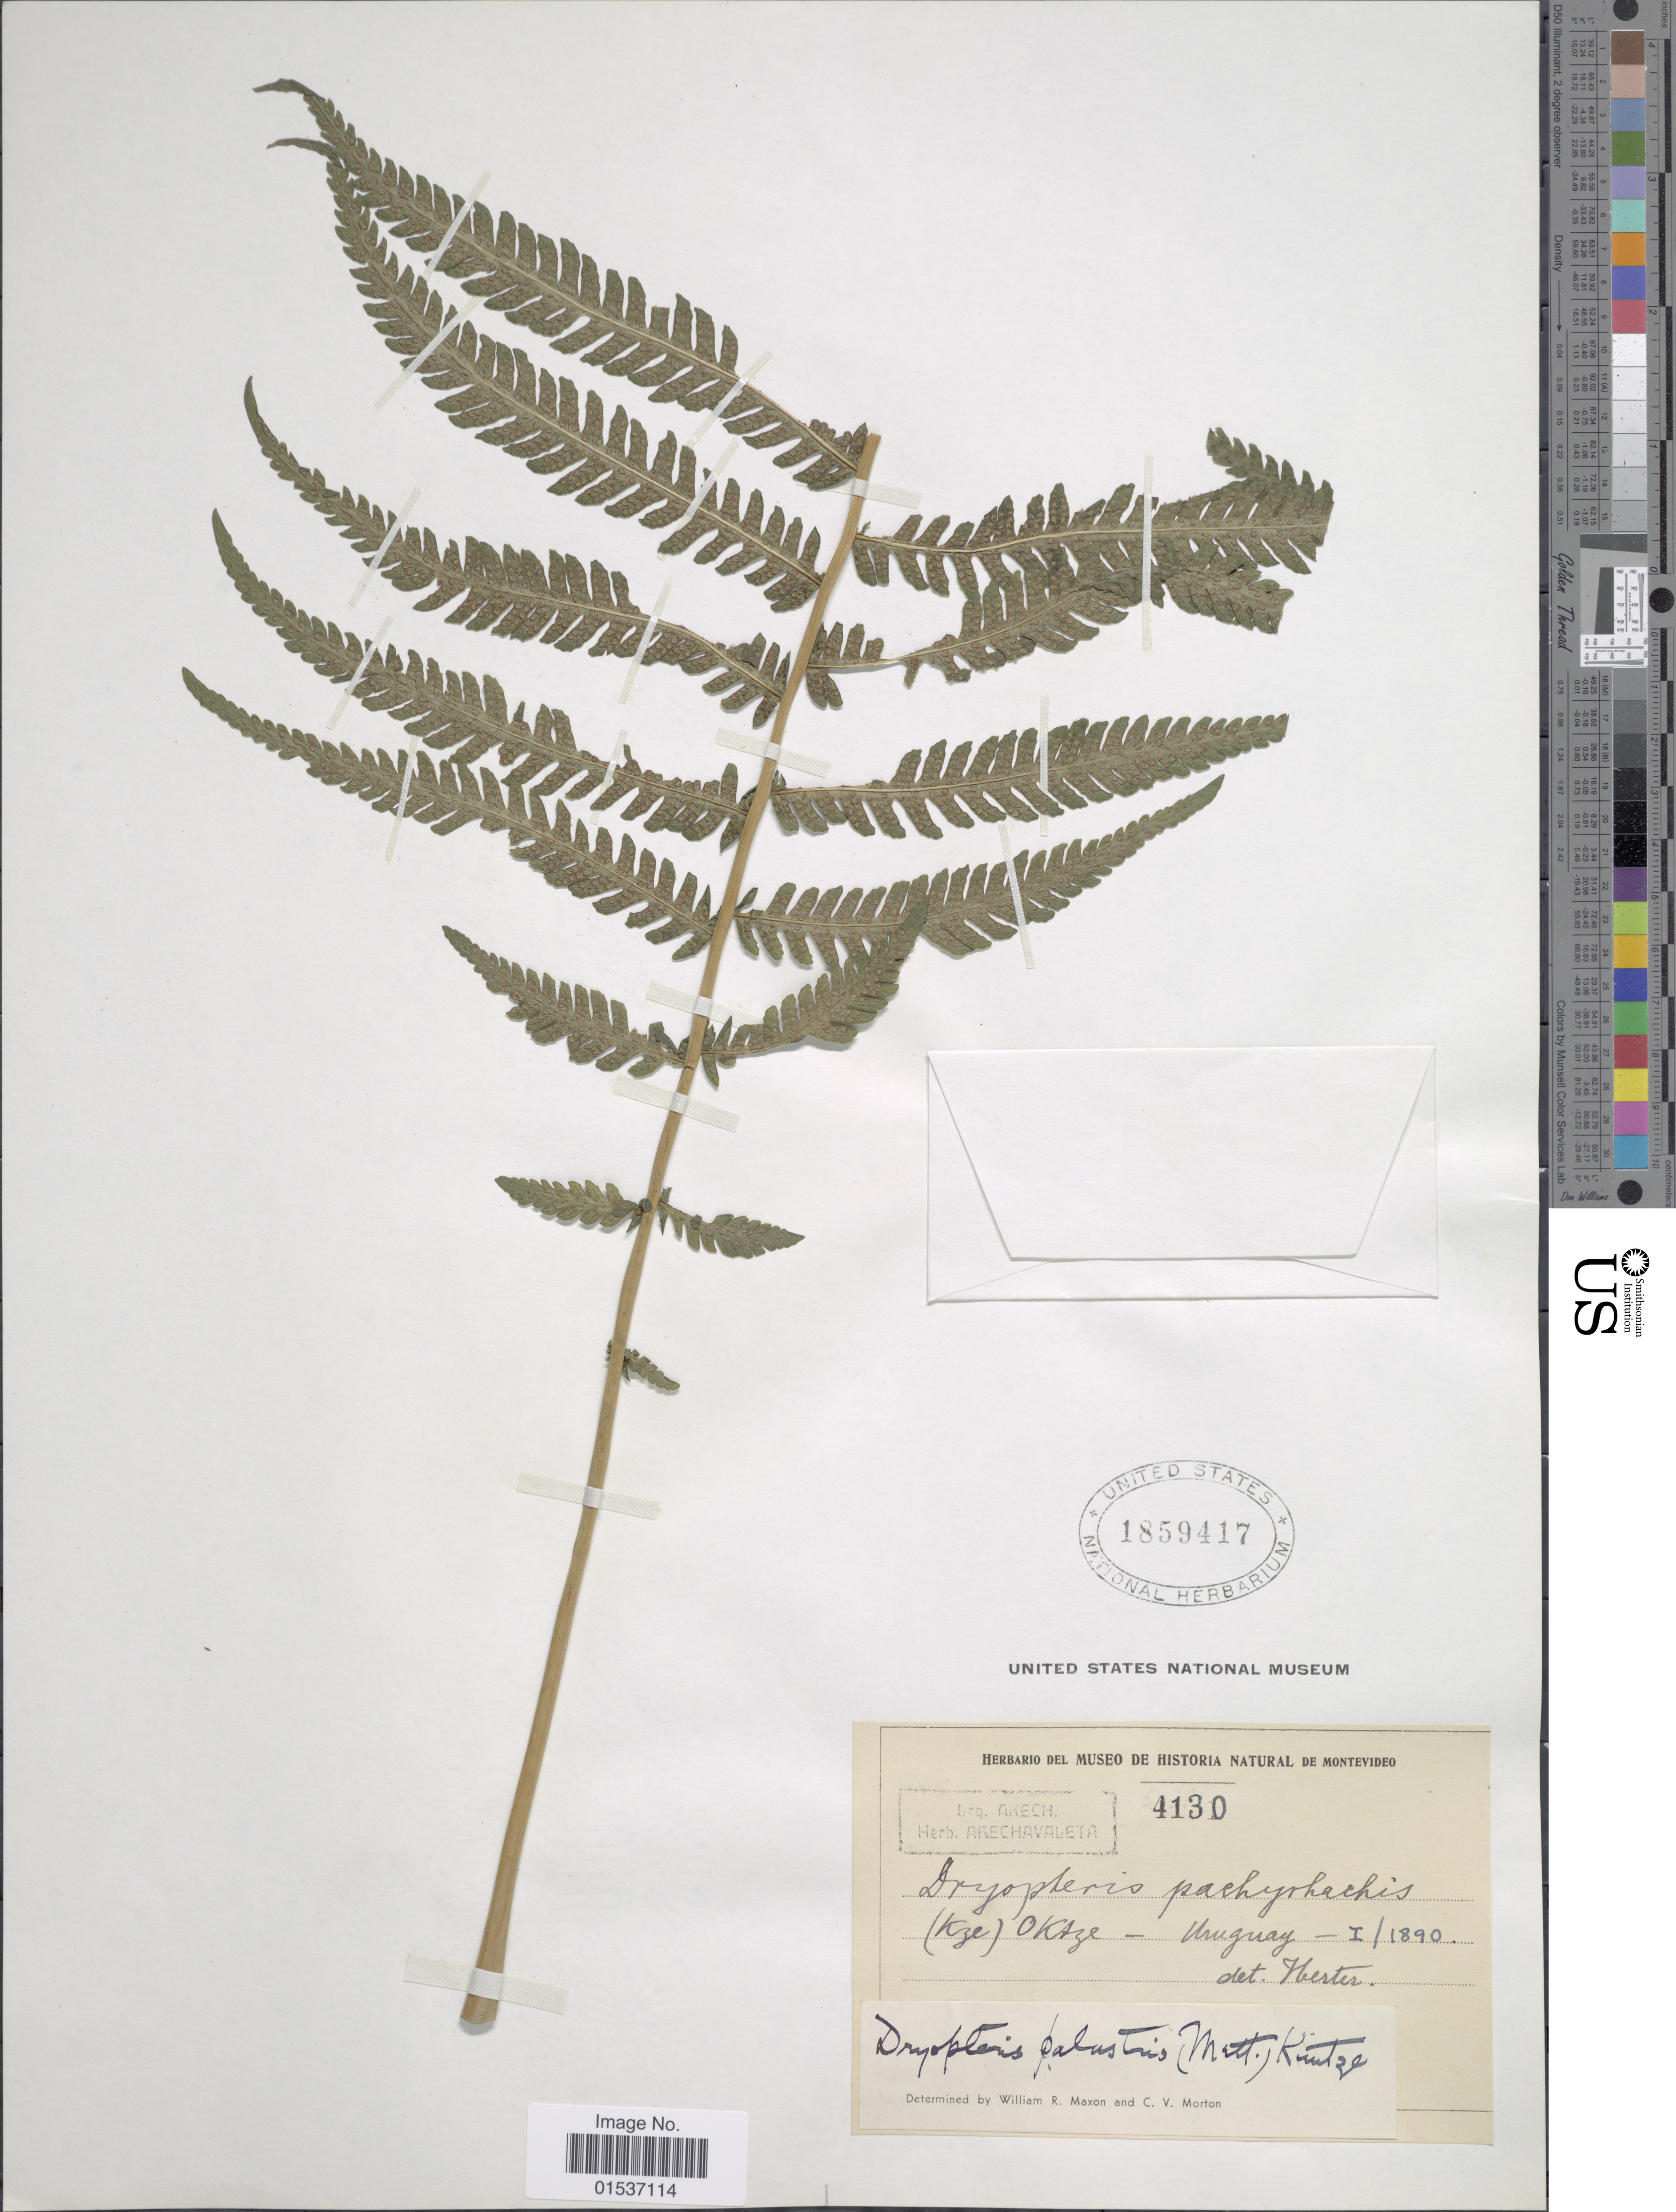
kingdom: Plantae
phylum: Tracheophyta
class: Polypodiopsida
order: Polypodiales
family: Thelypteridaceae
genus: Thelypteris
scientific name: Thelypteris palustris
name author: (Salisb.) Schott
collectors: J. Arechavaleta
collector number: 4130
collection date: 1890-01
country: Uruguay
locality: (Kze) Oktze - Uruguay.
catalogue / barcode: US 1859417